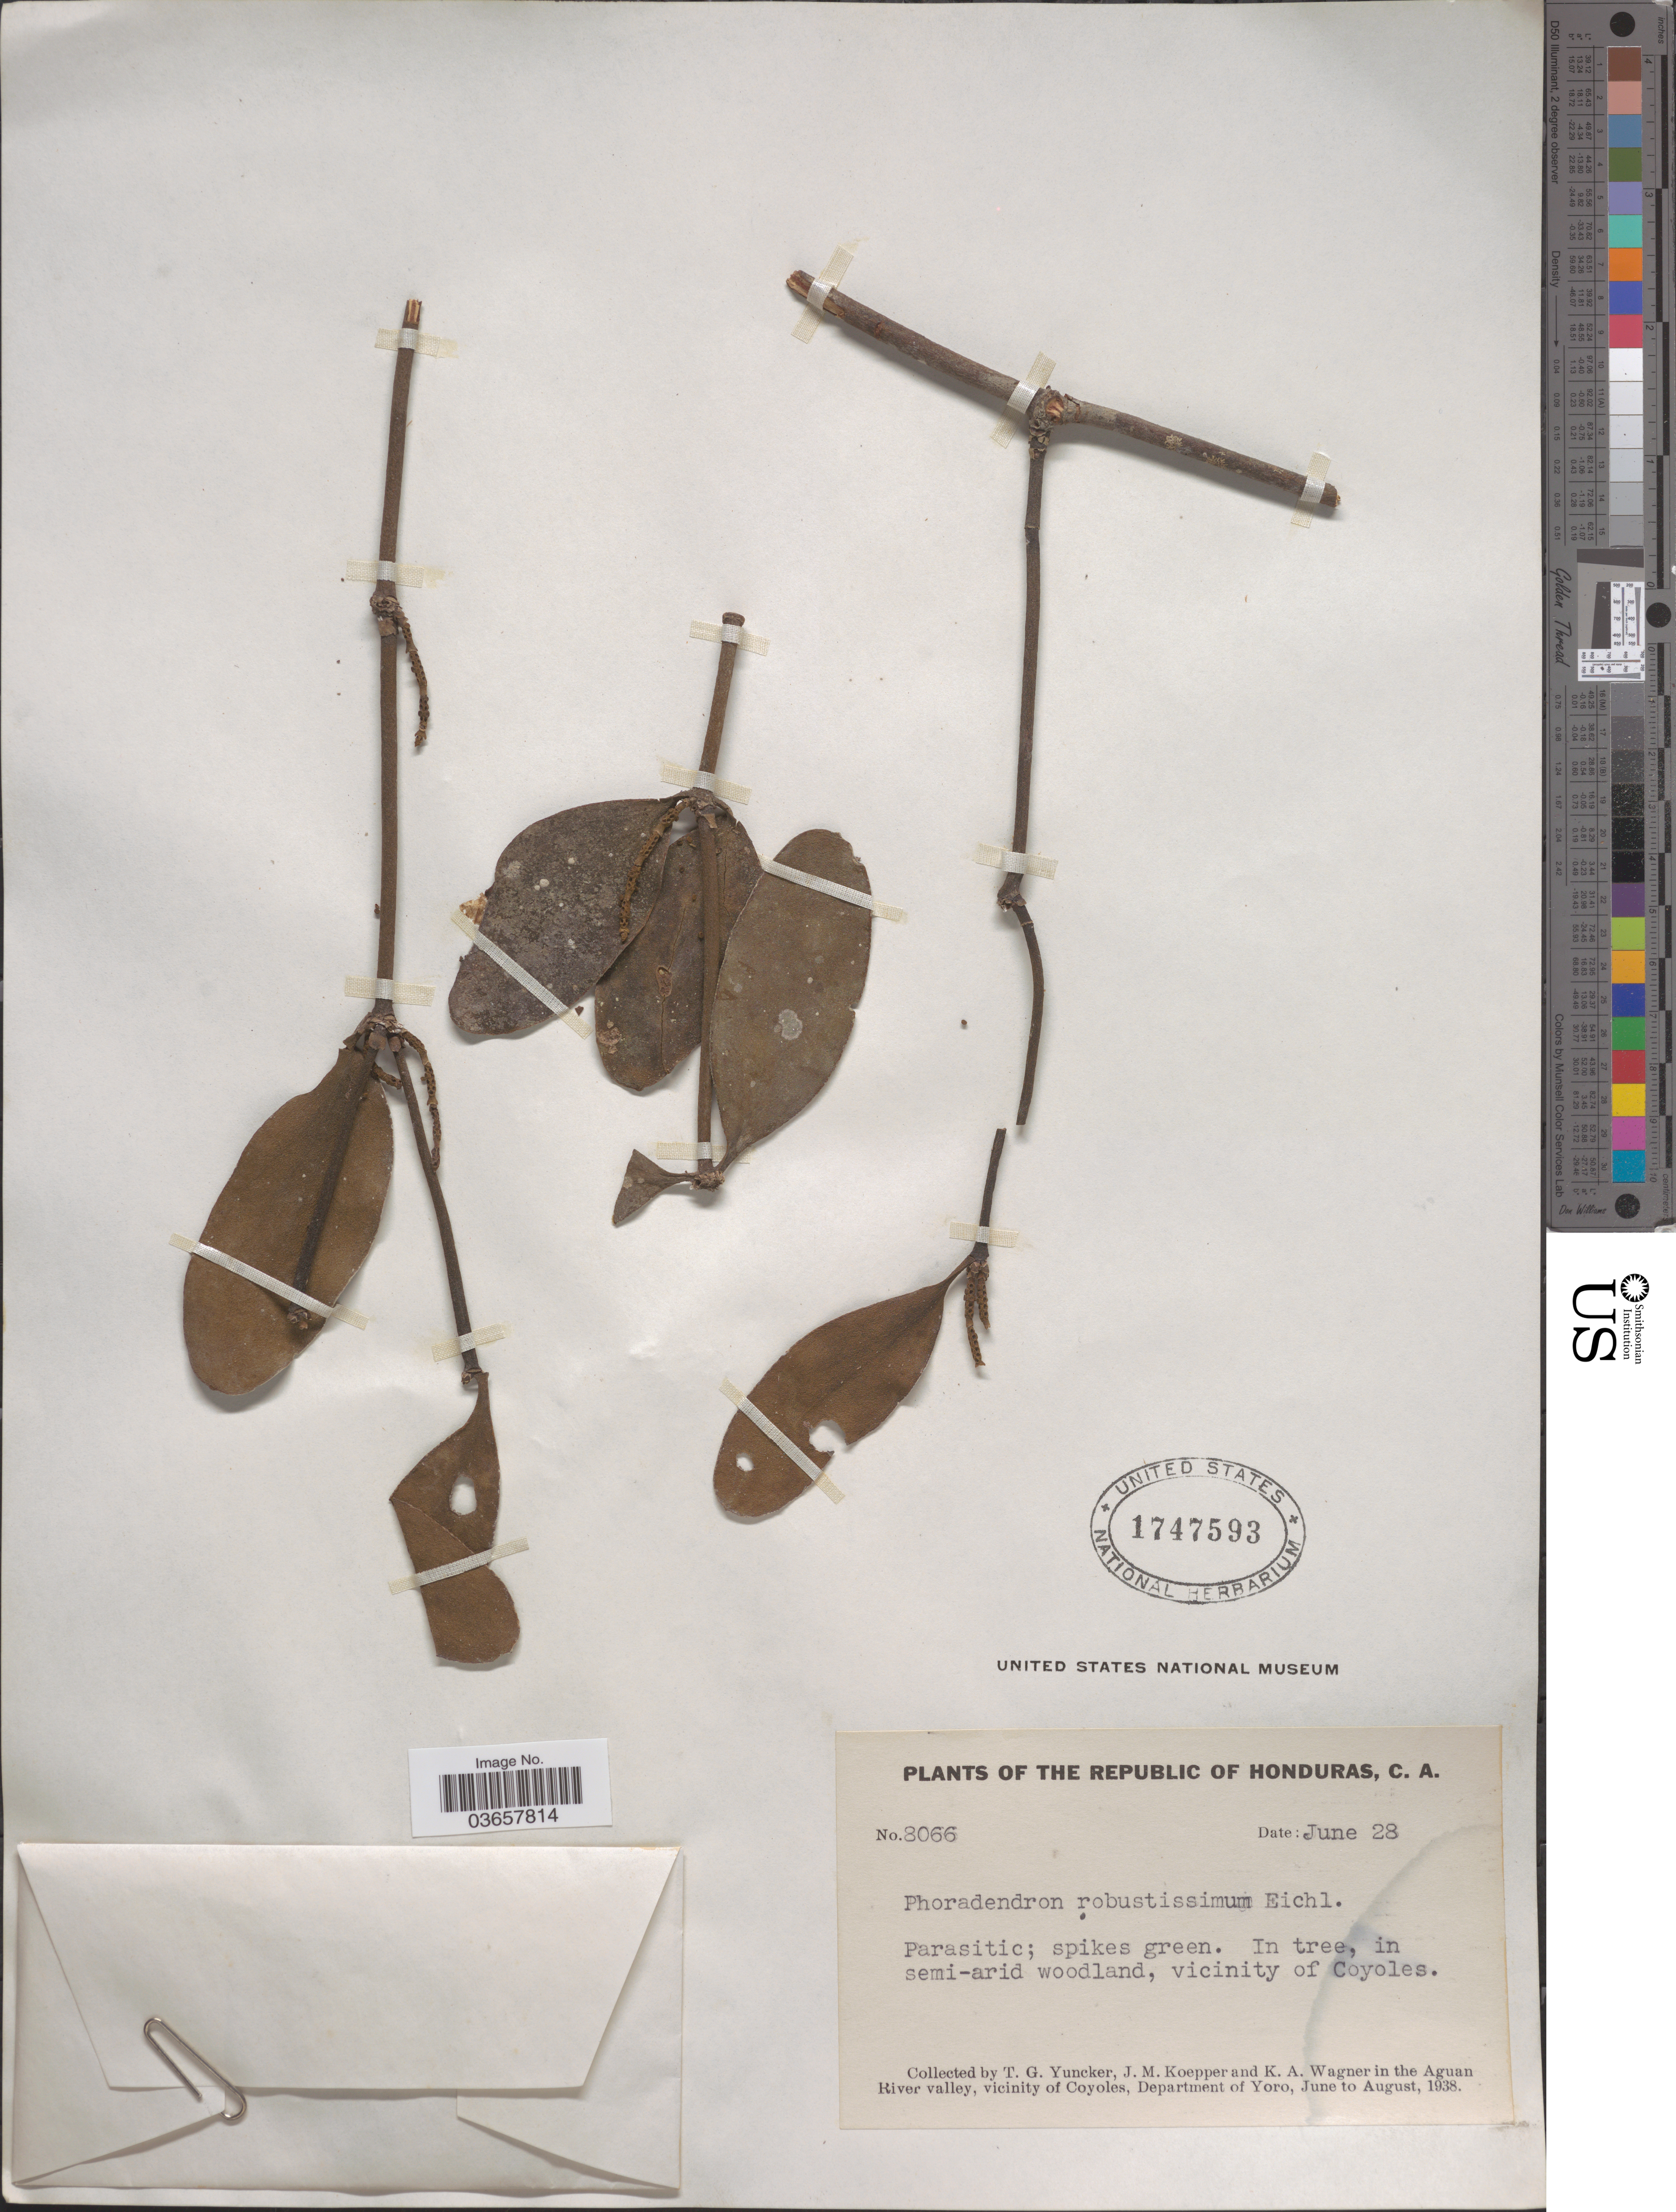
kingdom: Plantae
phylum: Tracheophyta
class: Magnoliopsida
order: Santalales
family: Viscaceae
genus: Phoradendron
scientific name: Phoradendron robustissimum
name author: Eichler in Mart.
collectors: T. G. Yuncker, J. M. Koepper & K. A. Wagner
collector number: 8066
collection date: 1938-06-28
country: Honduras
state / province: Yoro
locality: The Republic of Honduras. Vicinity of Coyoles. In the Aguan River valley, vicinity of Coyoles, Department of Yoro.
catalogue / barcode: US 1747593